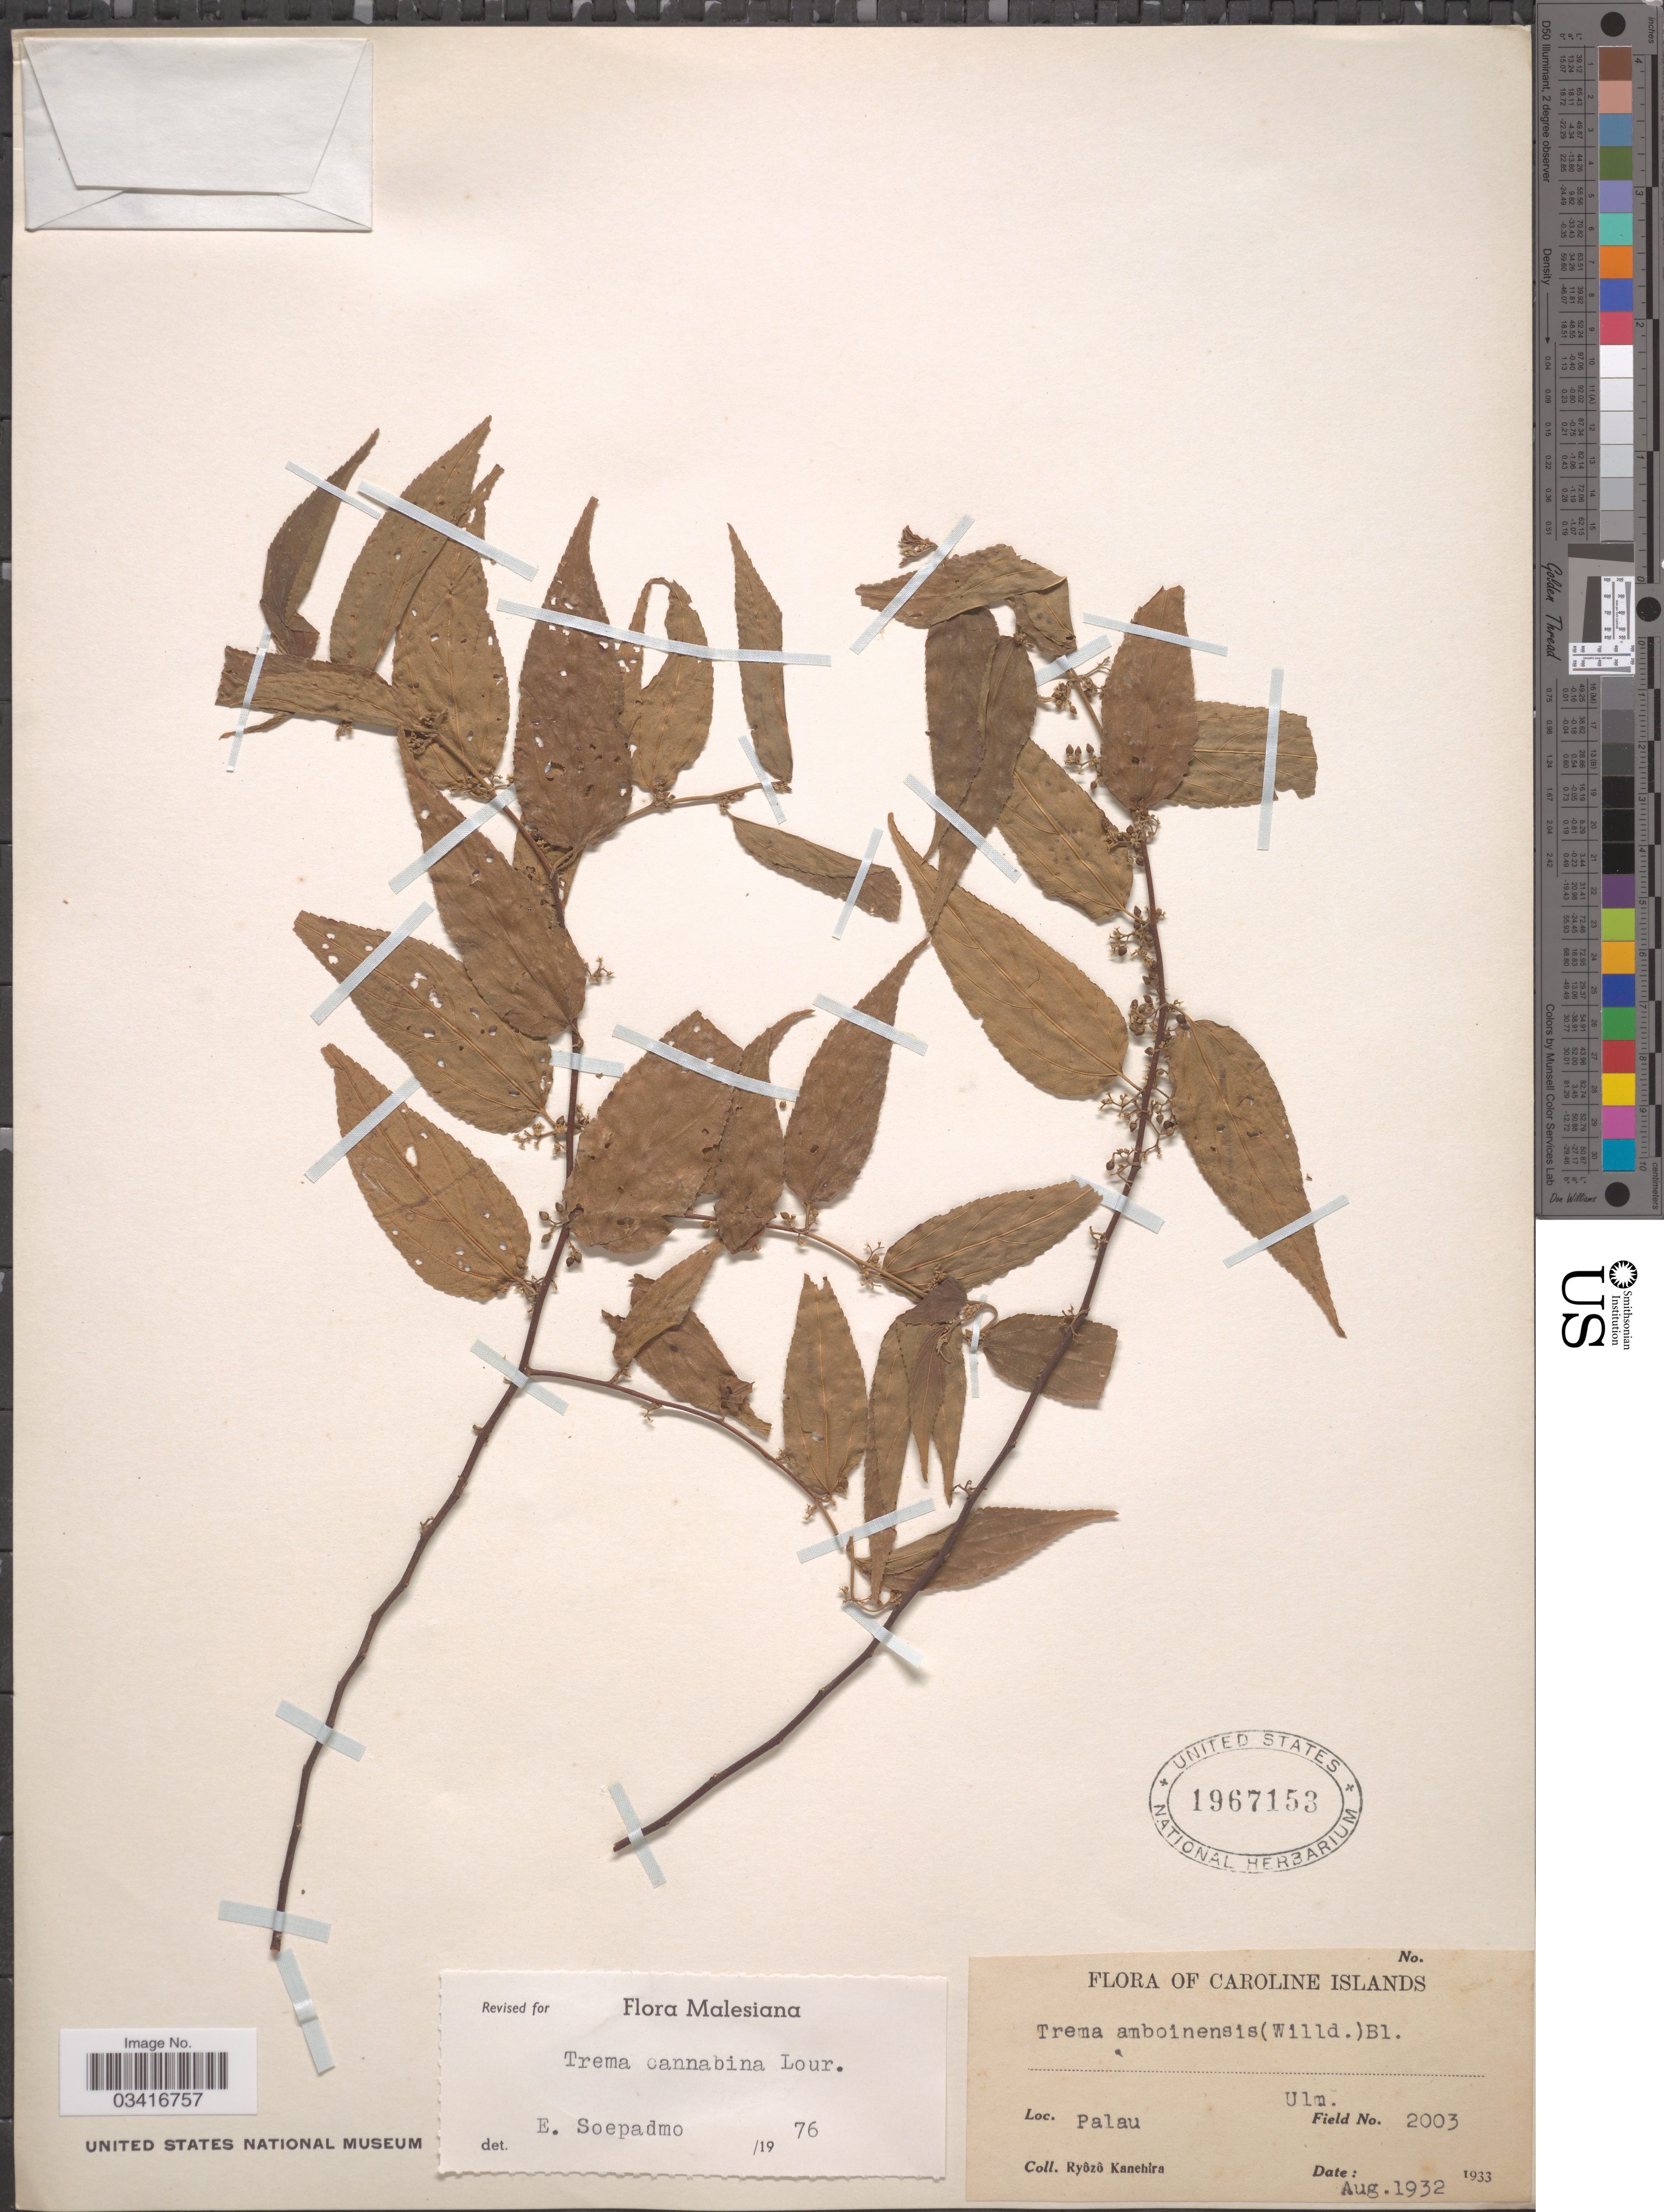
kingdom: Plantae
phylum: Tracheophyta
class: Magnoliopsida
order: Rosales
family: Cannabaceae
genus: Trema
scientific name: Trema cannabina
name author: Lour.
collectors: R. Kanehira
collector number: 2003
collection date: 1932-08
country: Palau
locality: Caroline Islands. Palau.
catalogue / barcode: US 1967153